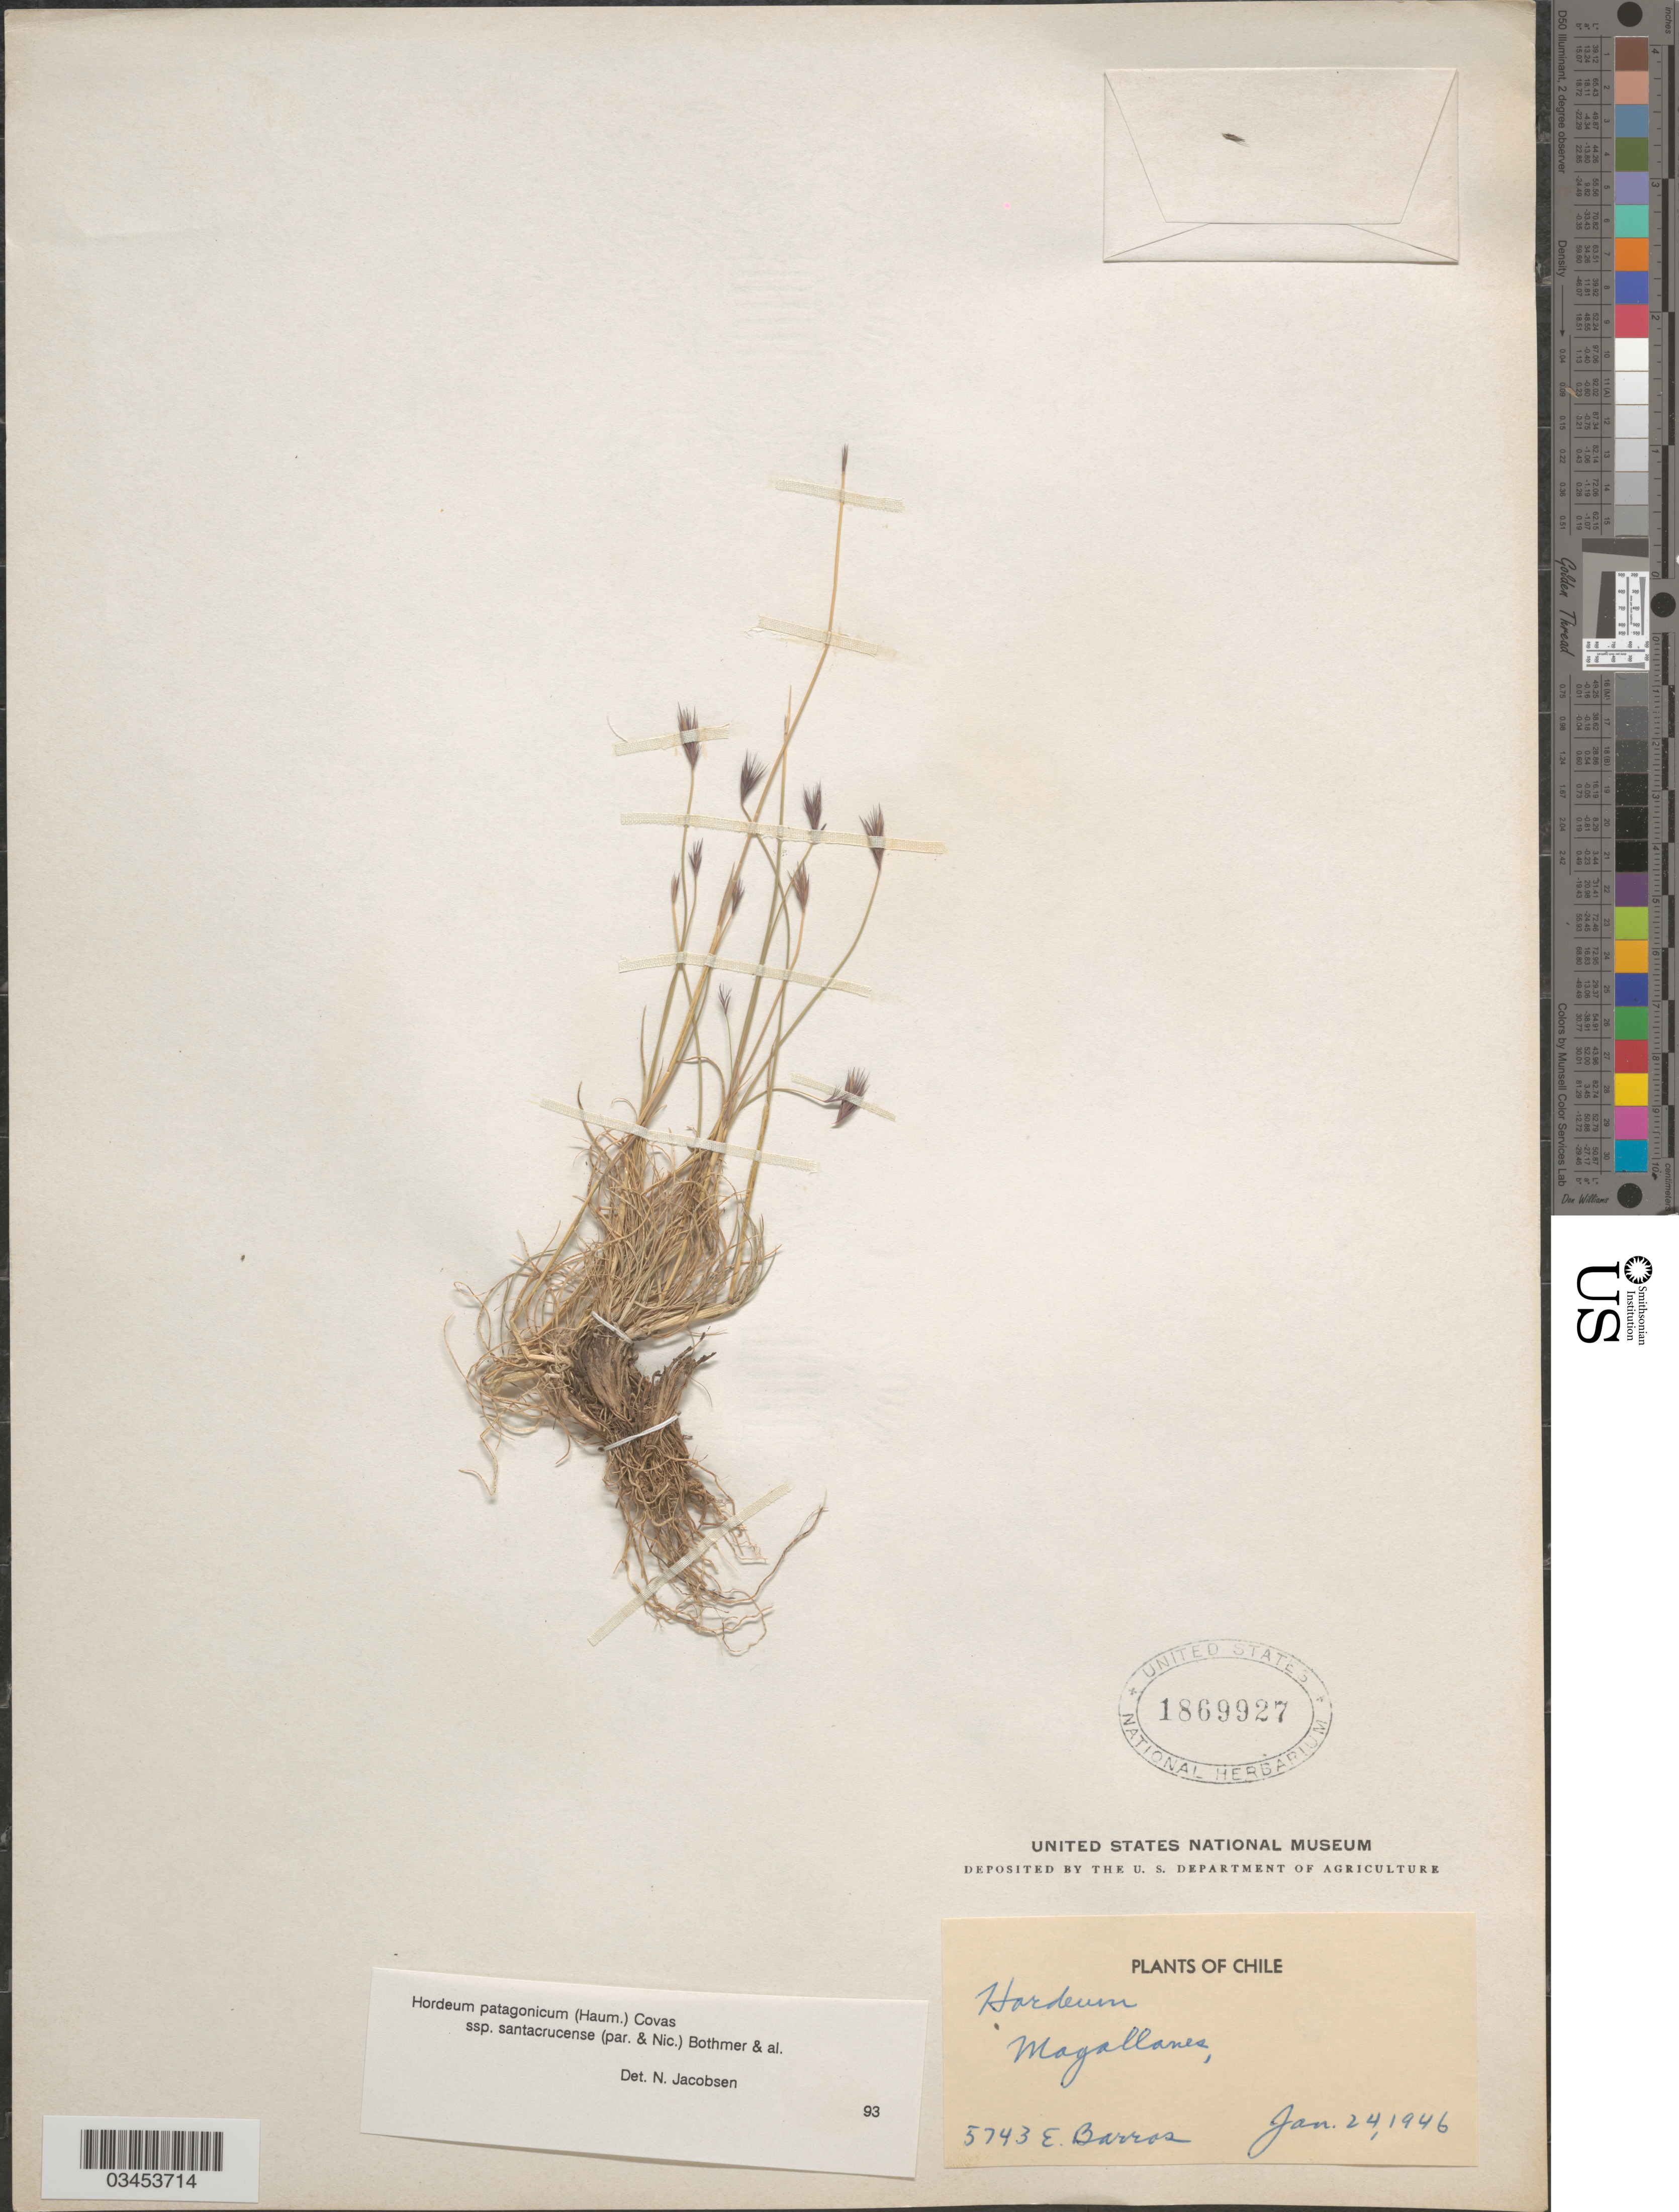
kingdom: Plantae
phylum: Tracheophyta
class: Liliopsida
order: Poales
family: Poaceae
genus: Hordeum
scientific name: Hordeum patagonicum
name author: (Hauman) Covas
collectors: E. Barros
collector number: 5743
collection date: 1946-01-24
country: Chile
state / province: Magallanes y de la Antártica Chilena (XII)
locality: Magallanes.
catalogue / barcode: US 1869927